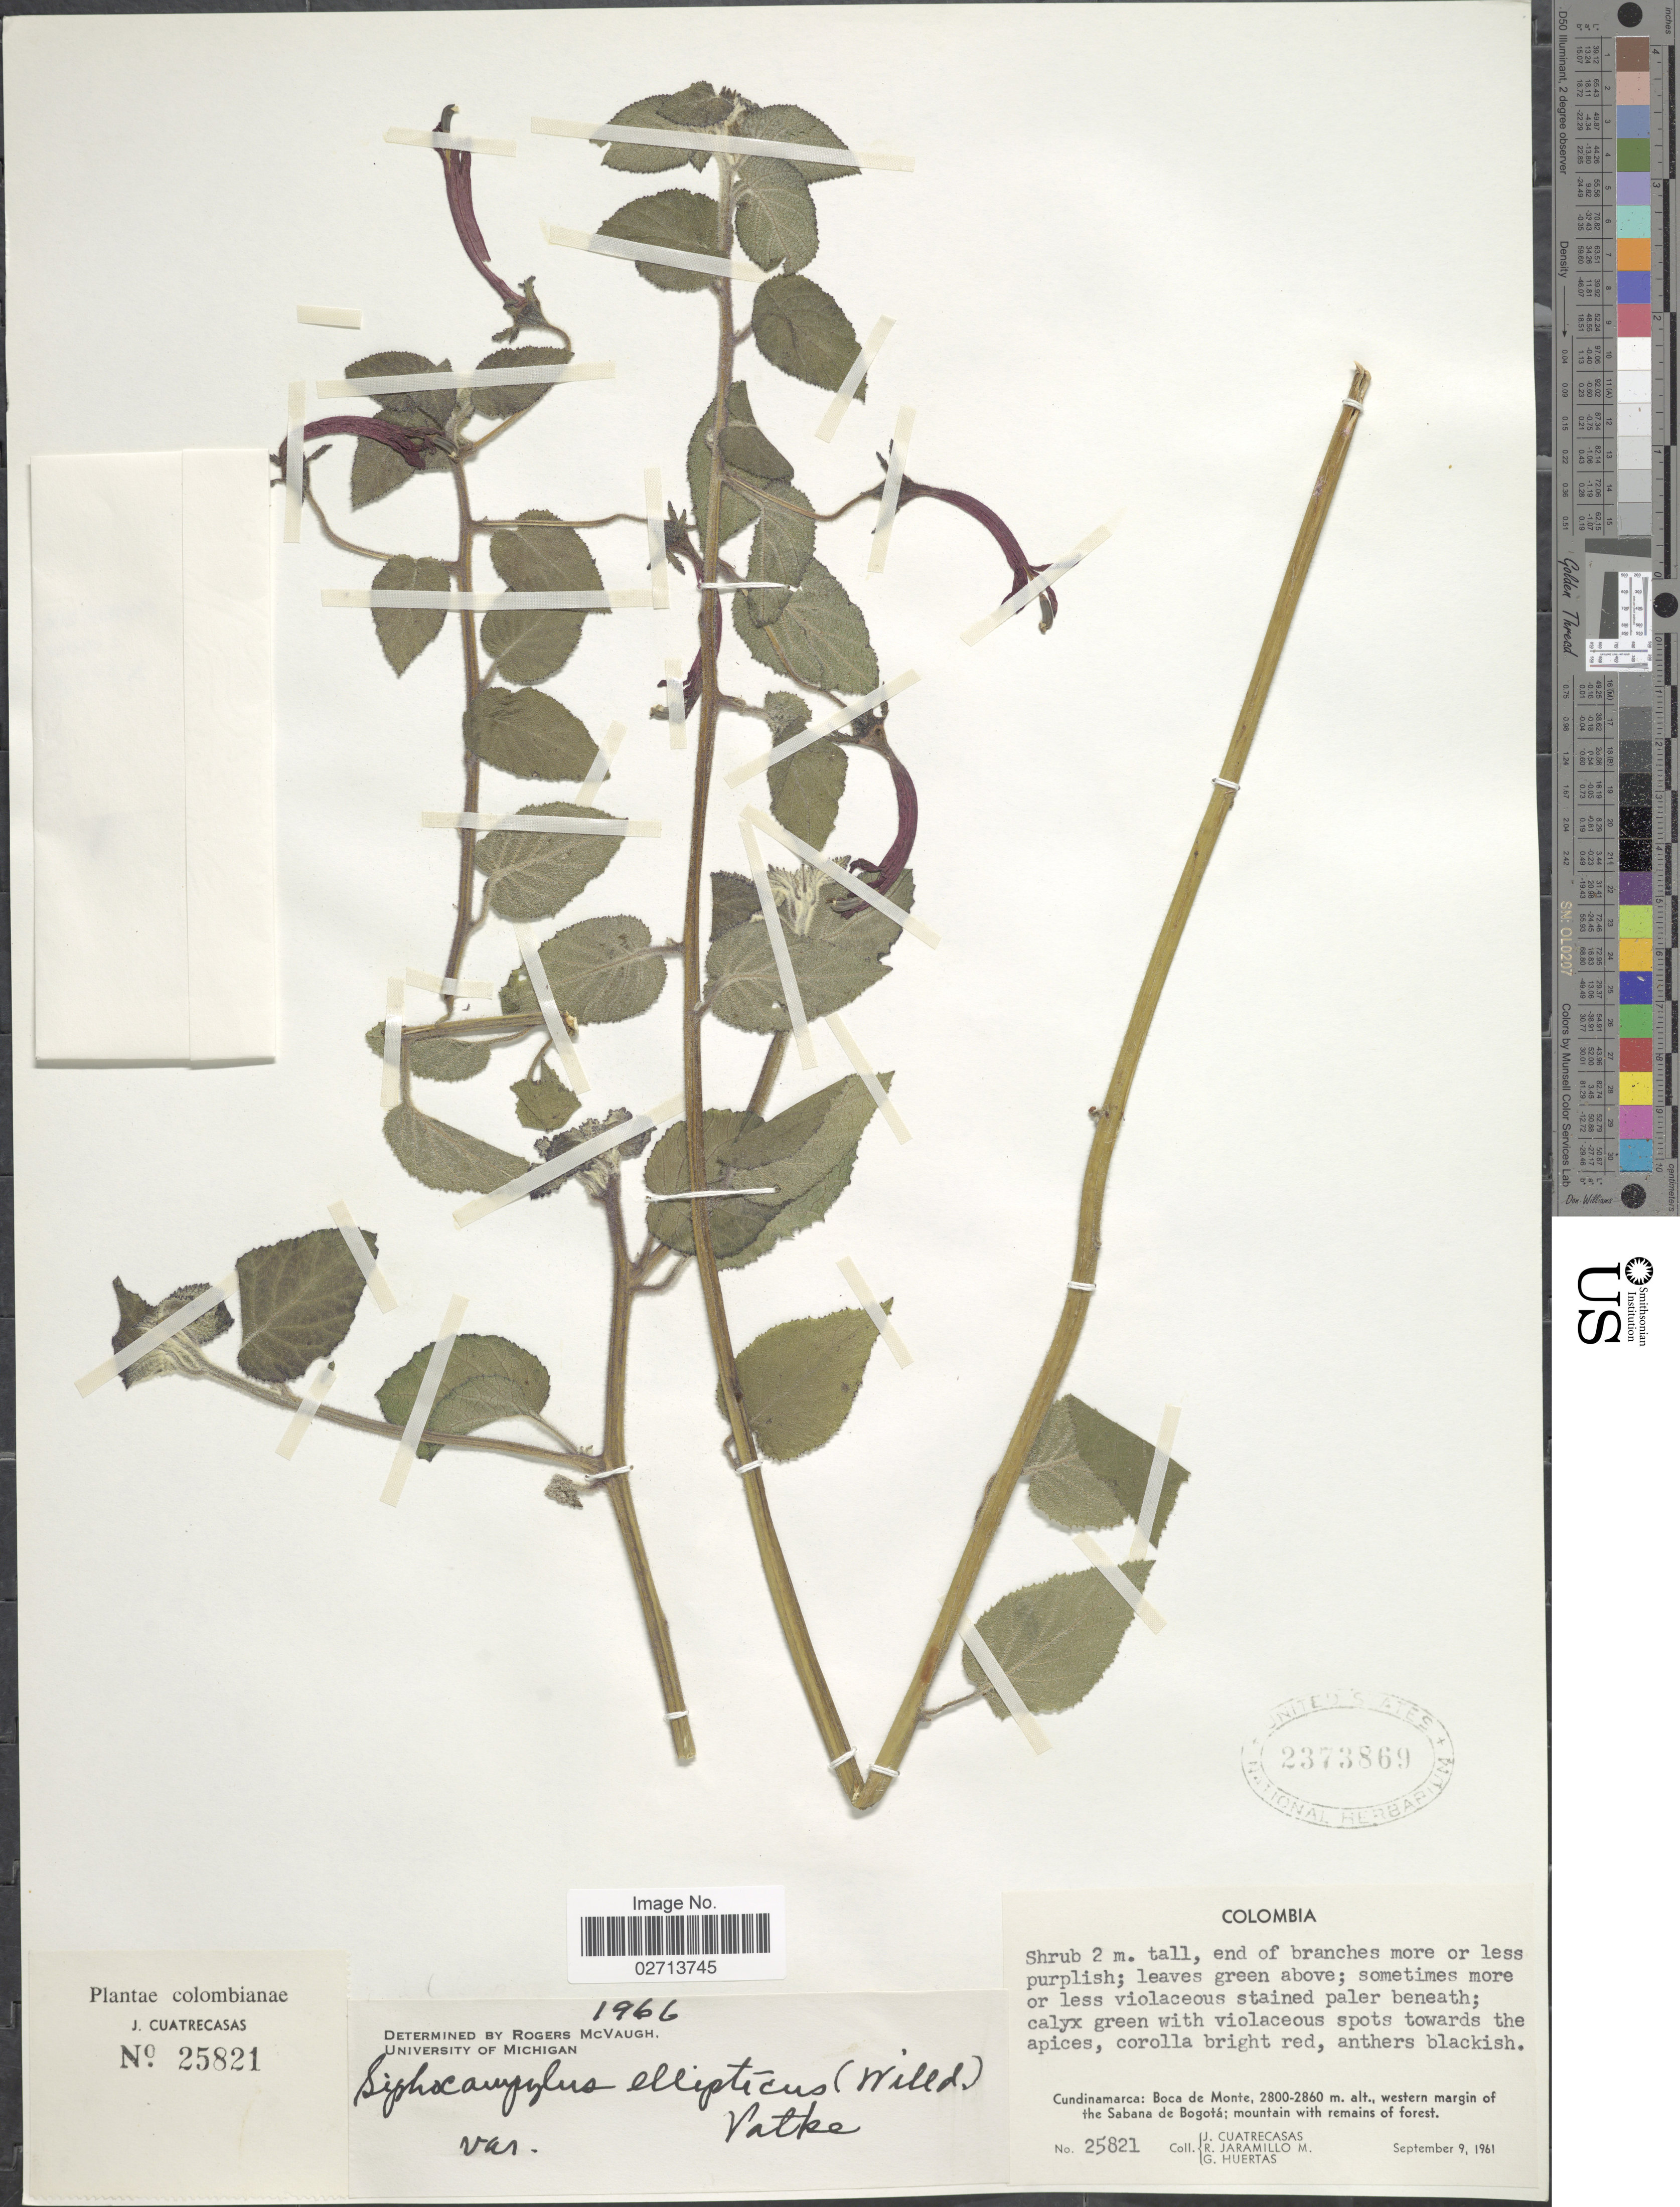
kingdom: Plantae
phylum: Tracheophyta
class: Magnoliopsida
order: Asterales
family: Campanulaceae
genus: Siphocampylus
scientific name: Siphocampylus ellipticus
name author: (Willd. ex Schult.) Vatke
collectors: J. Cuatrecasas, R. Jaramillo M. & G. Huertas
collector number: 25821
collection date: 1961-09-09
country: Colombia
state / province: Cundinamarca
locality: Boca de Monte., western margin of the Sabana de Bogotá; mountain with remains of forest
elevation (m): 2800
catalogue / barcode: US 2373869